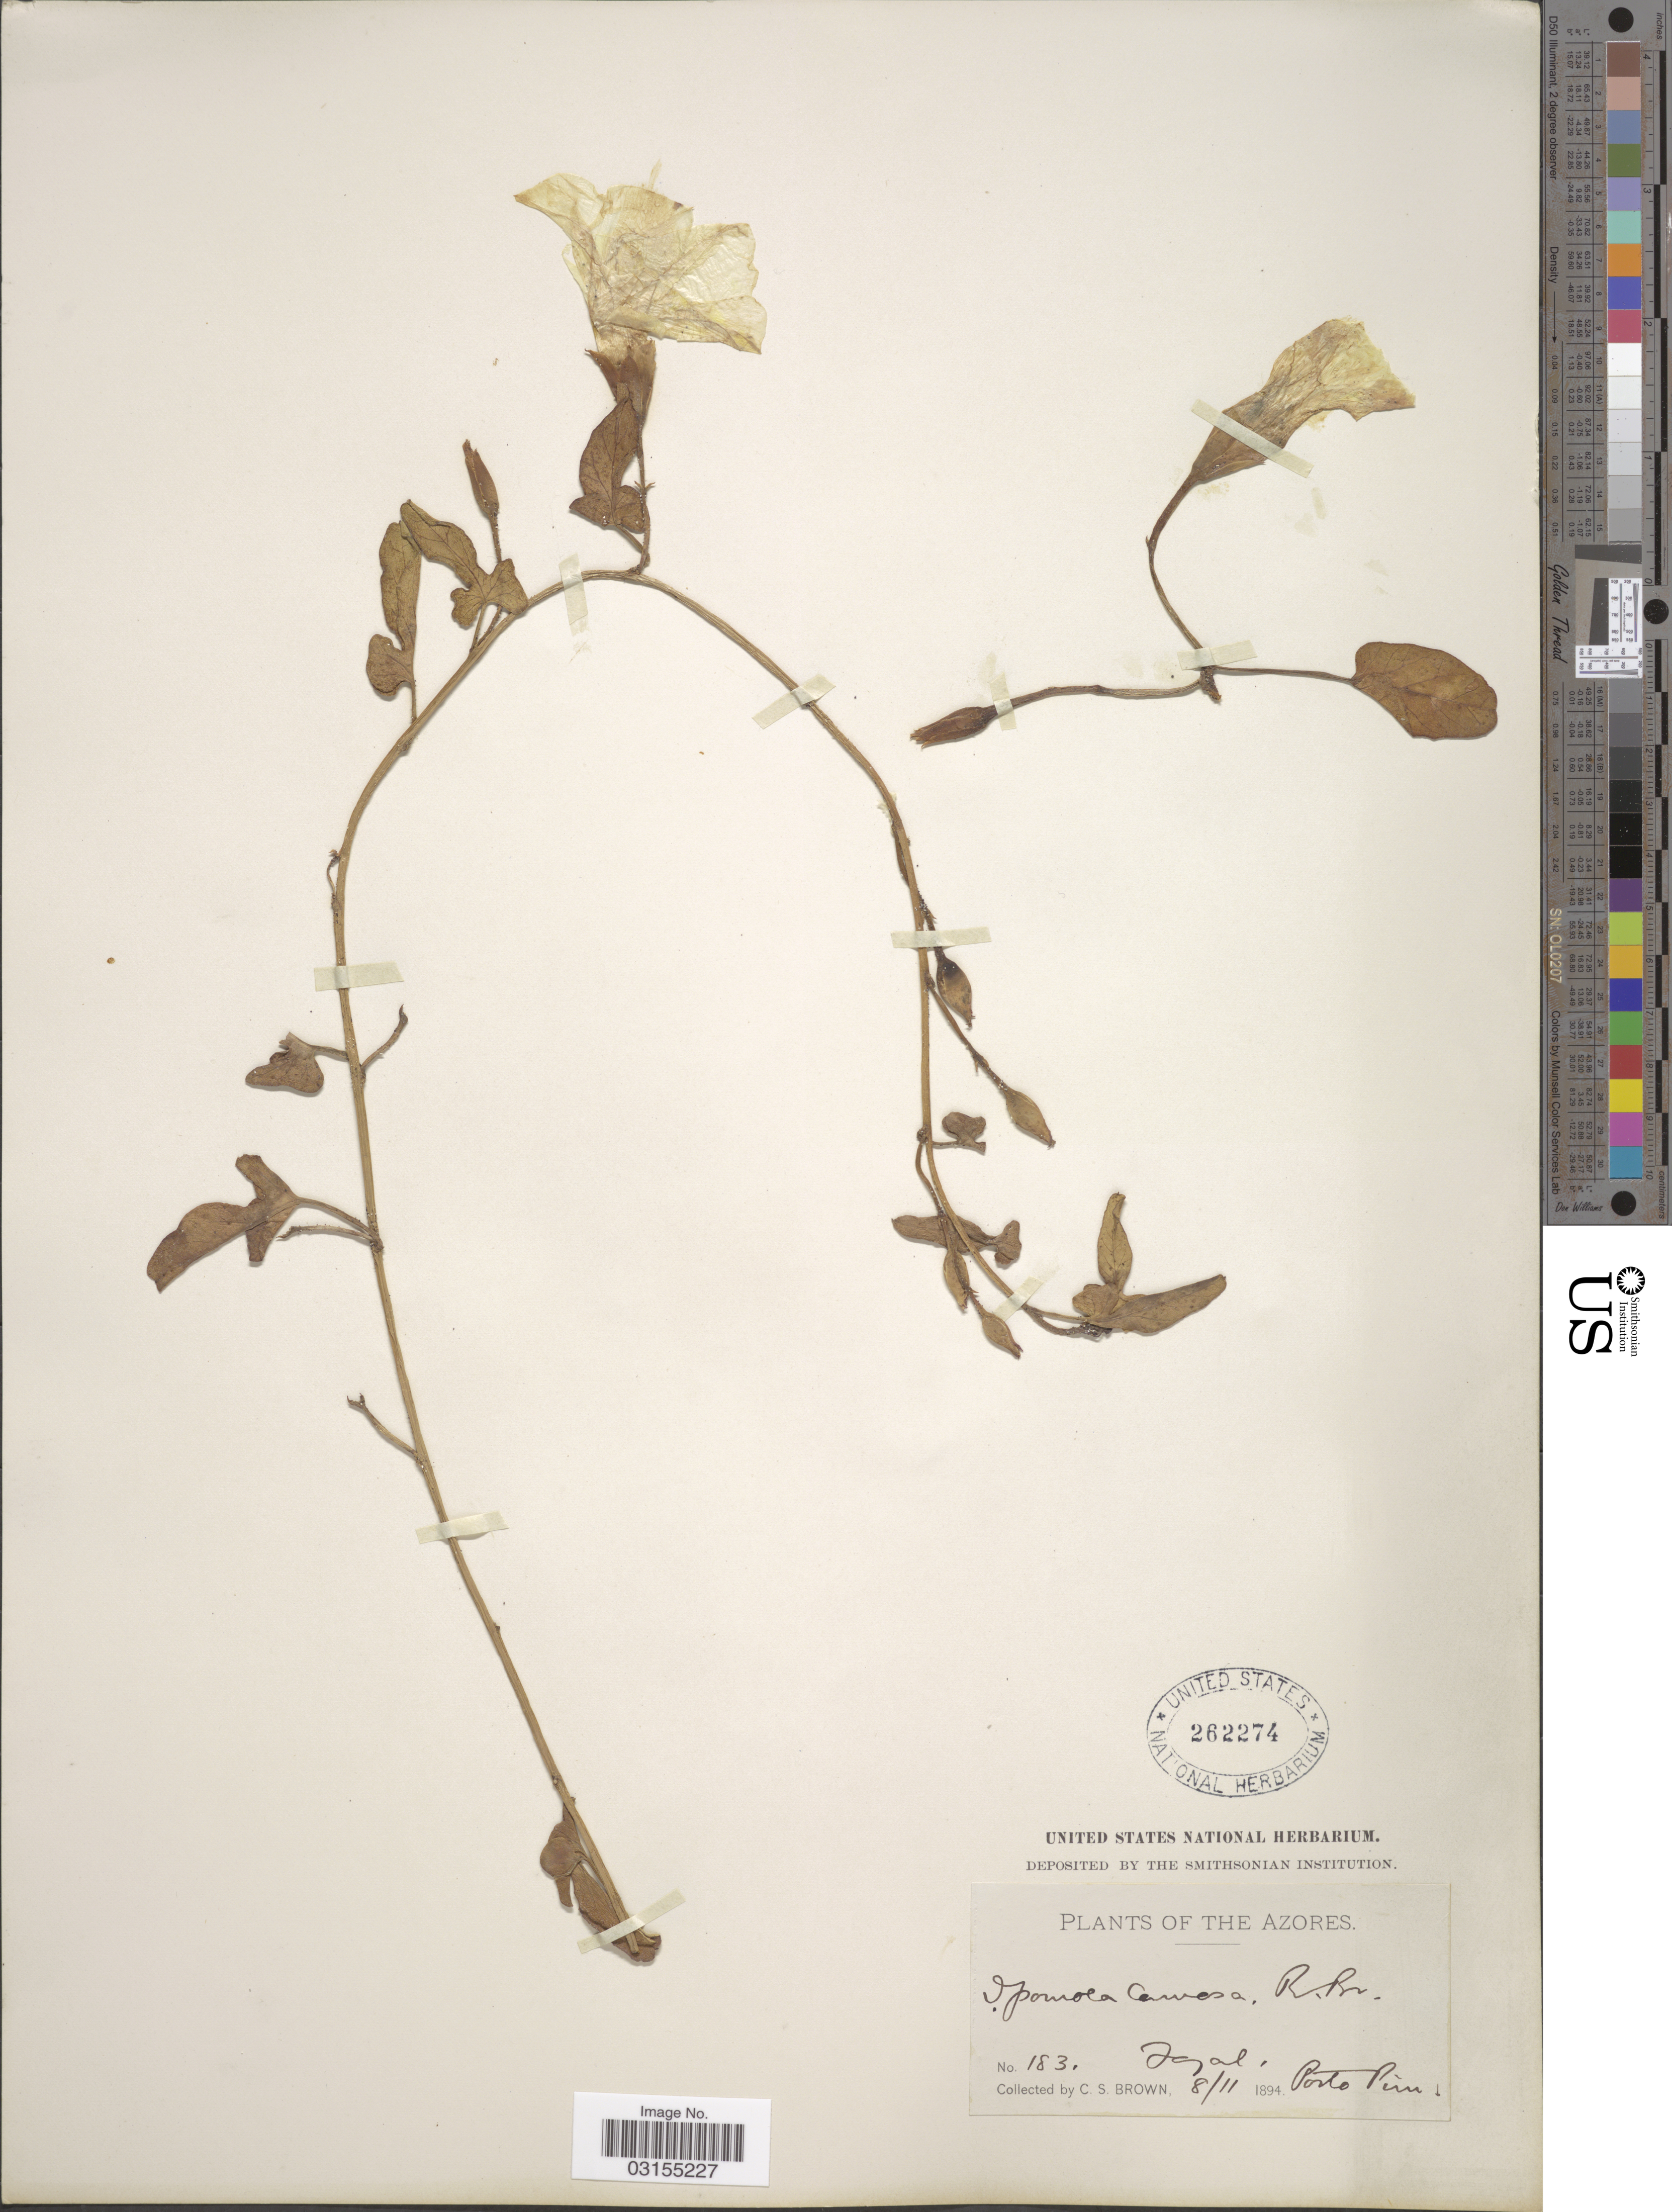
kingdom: Plantae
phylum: Tracheophyta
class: Magnoliopsida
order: Solanales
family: Convolvulaceae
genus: Ipomoea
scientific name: Ipomoea stolonifera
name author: (Cirillo) J.F. Gmel.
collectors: C. S. Brown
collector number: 183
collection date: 1894-11-08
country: Portugal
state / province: Azores (Aut. Reg.)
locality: The Azores. Fayal. Porto Pim.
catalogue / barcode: US 262274